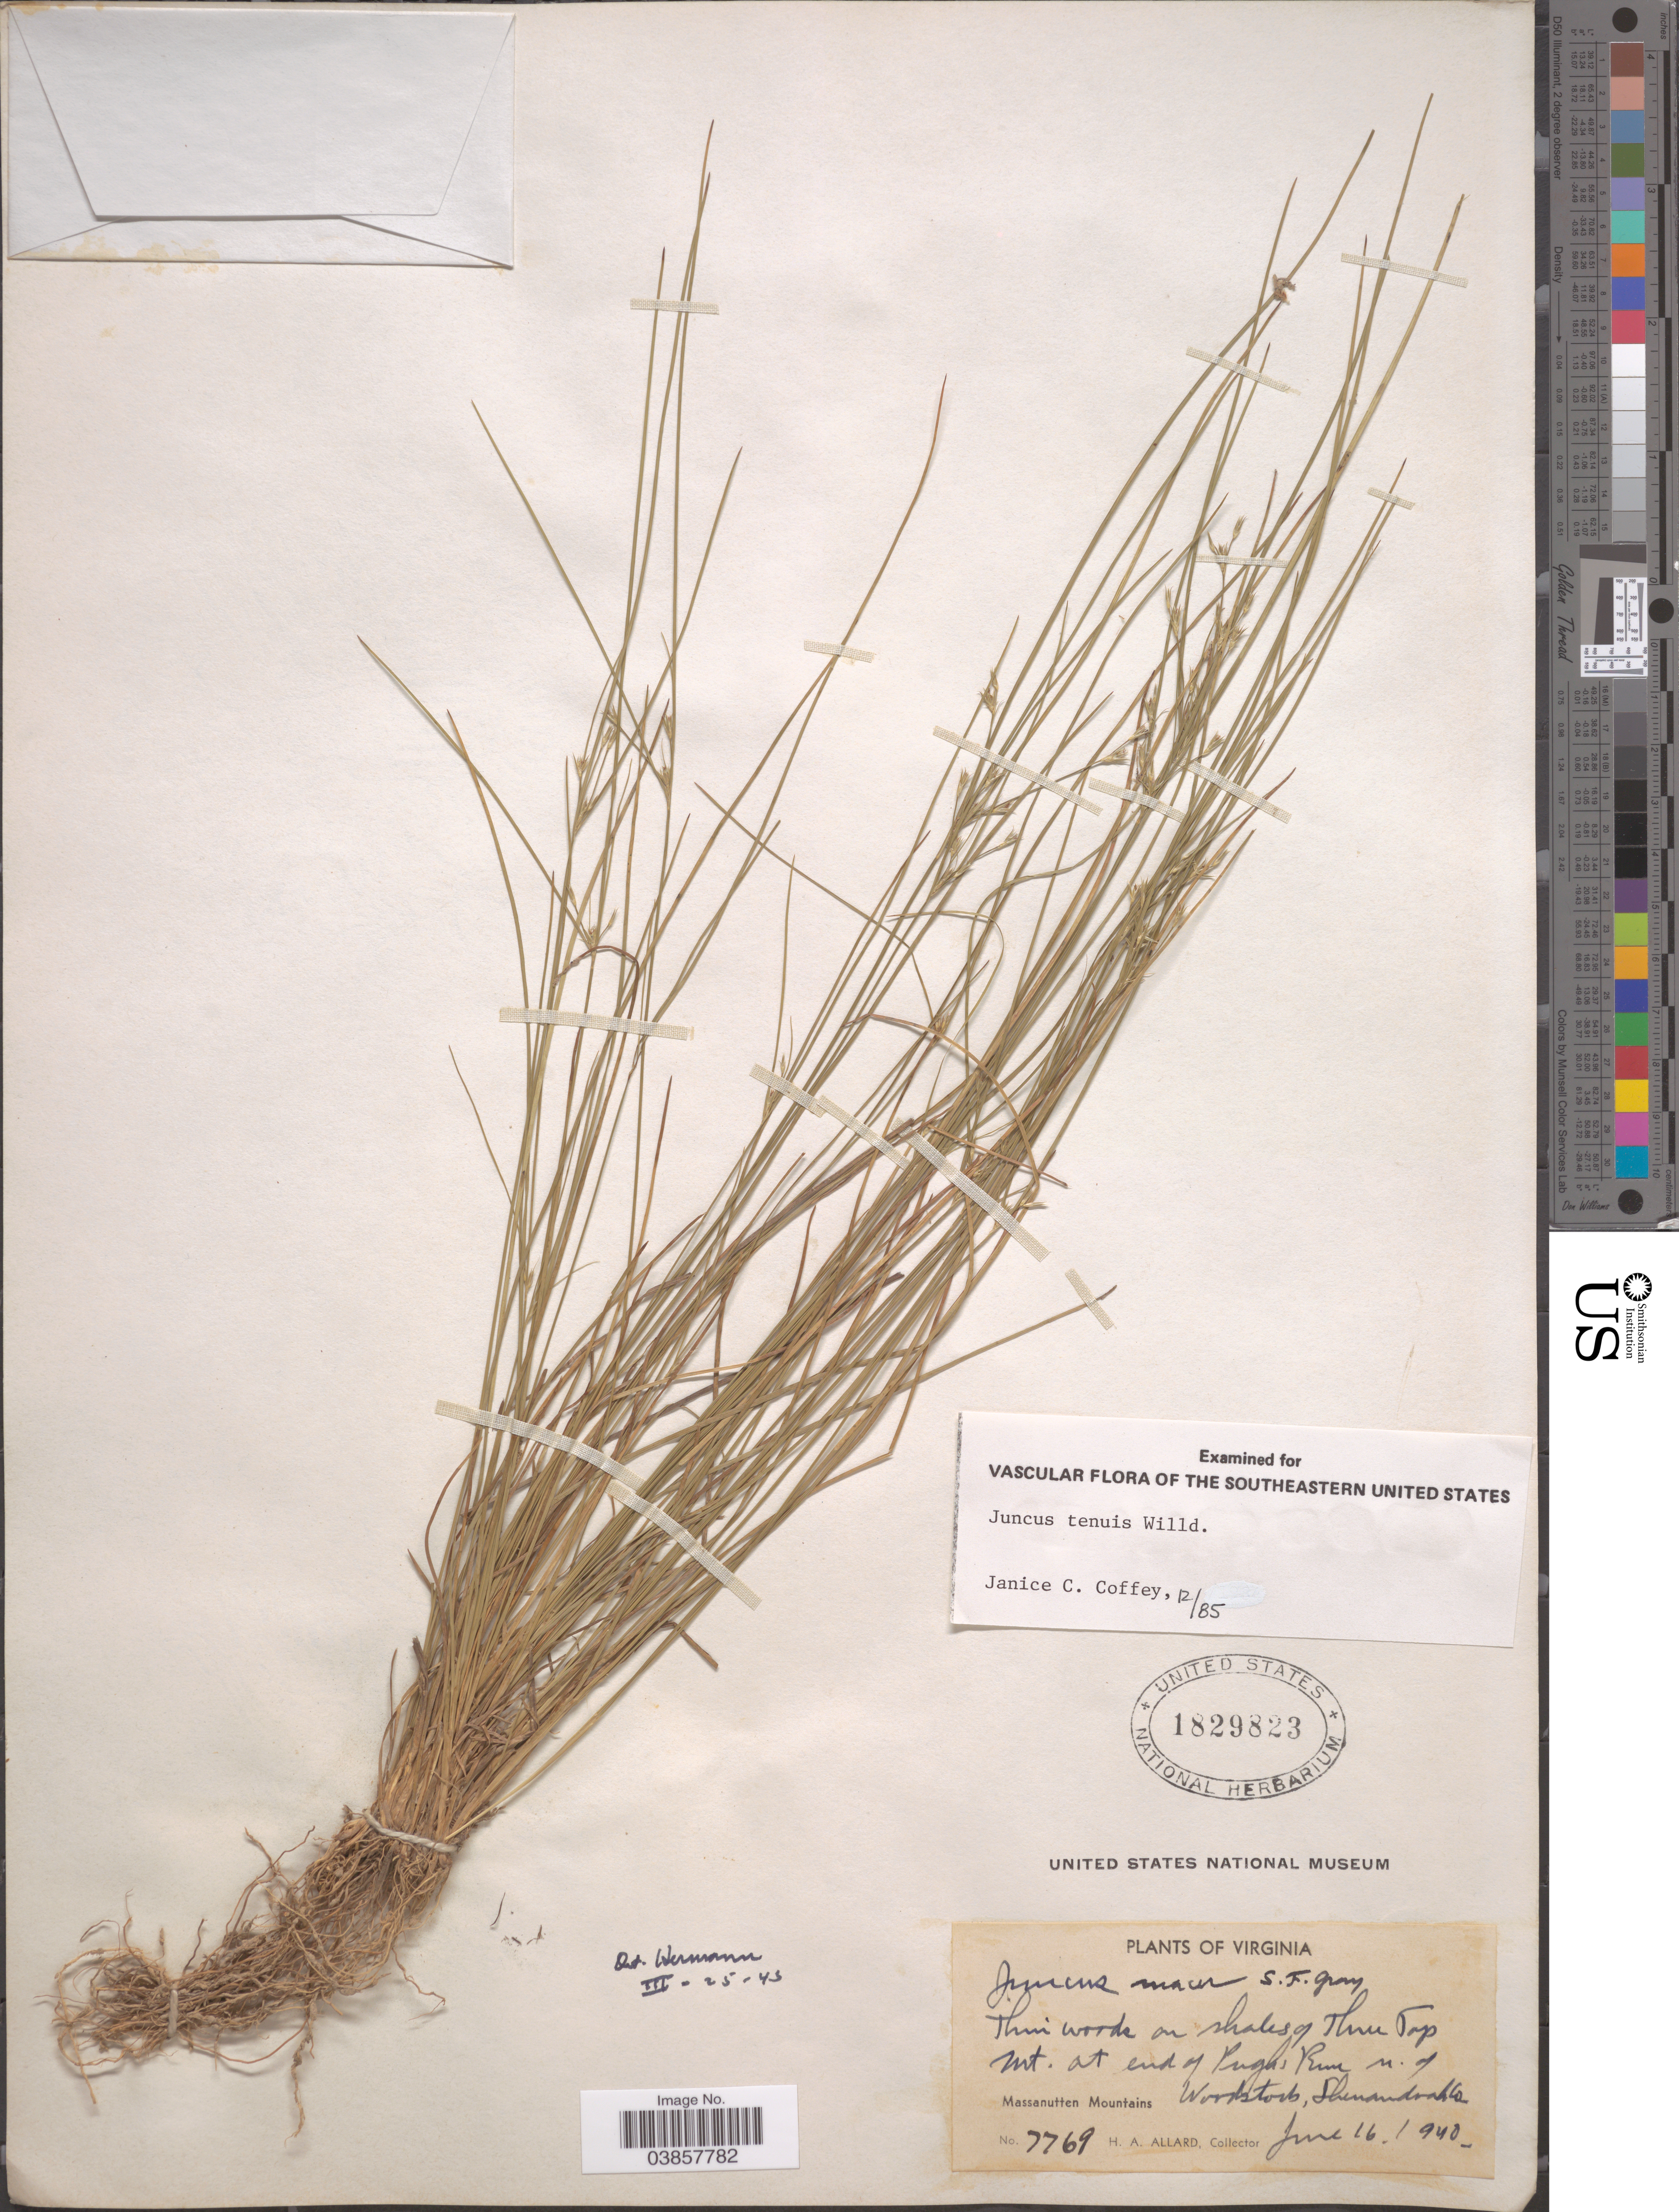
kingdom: Plantae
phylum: Tracheophyta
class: Liliopsida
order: Poales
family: Juncaceae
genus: Juncus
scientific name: Juncus tenuis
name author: Willd.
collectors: H. A. Allard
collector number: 7769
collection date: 1940-06-16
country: United States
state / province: Virginia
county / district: Shenandoah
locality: Thin woods on shales of Three Top Mt. at end of Pugh Run n. of Woodstock, Shenandoah Co. Massanutten Mountains.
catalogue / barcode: US 1829823